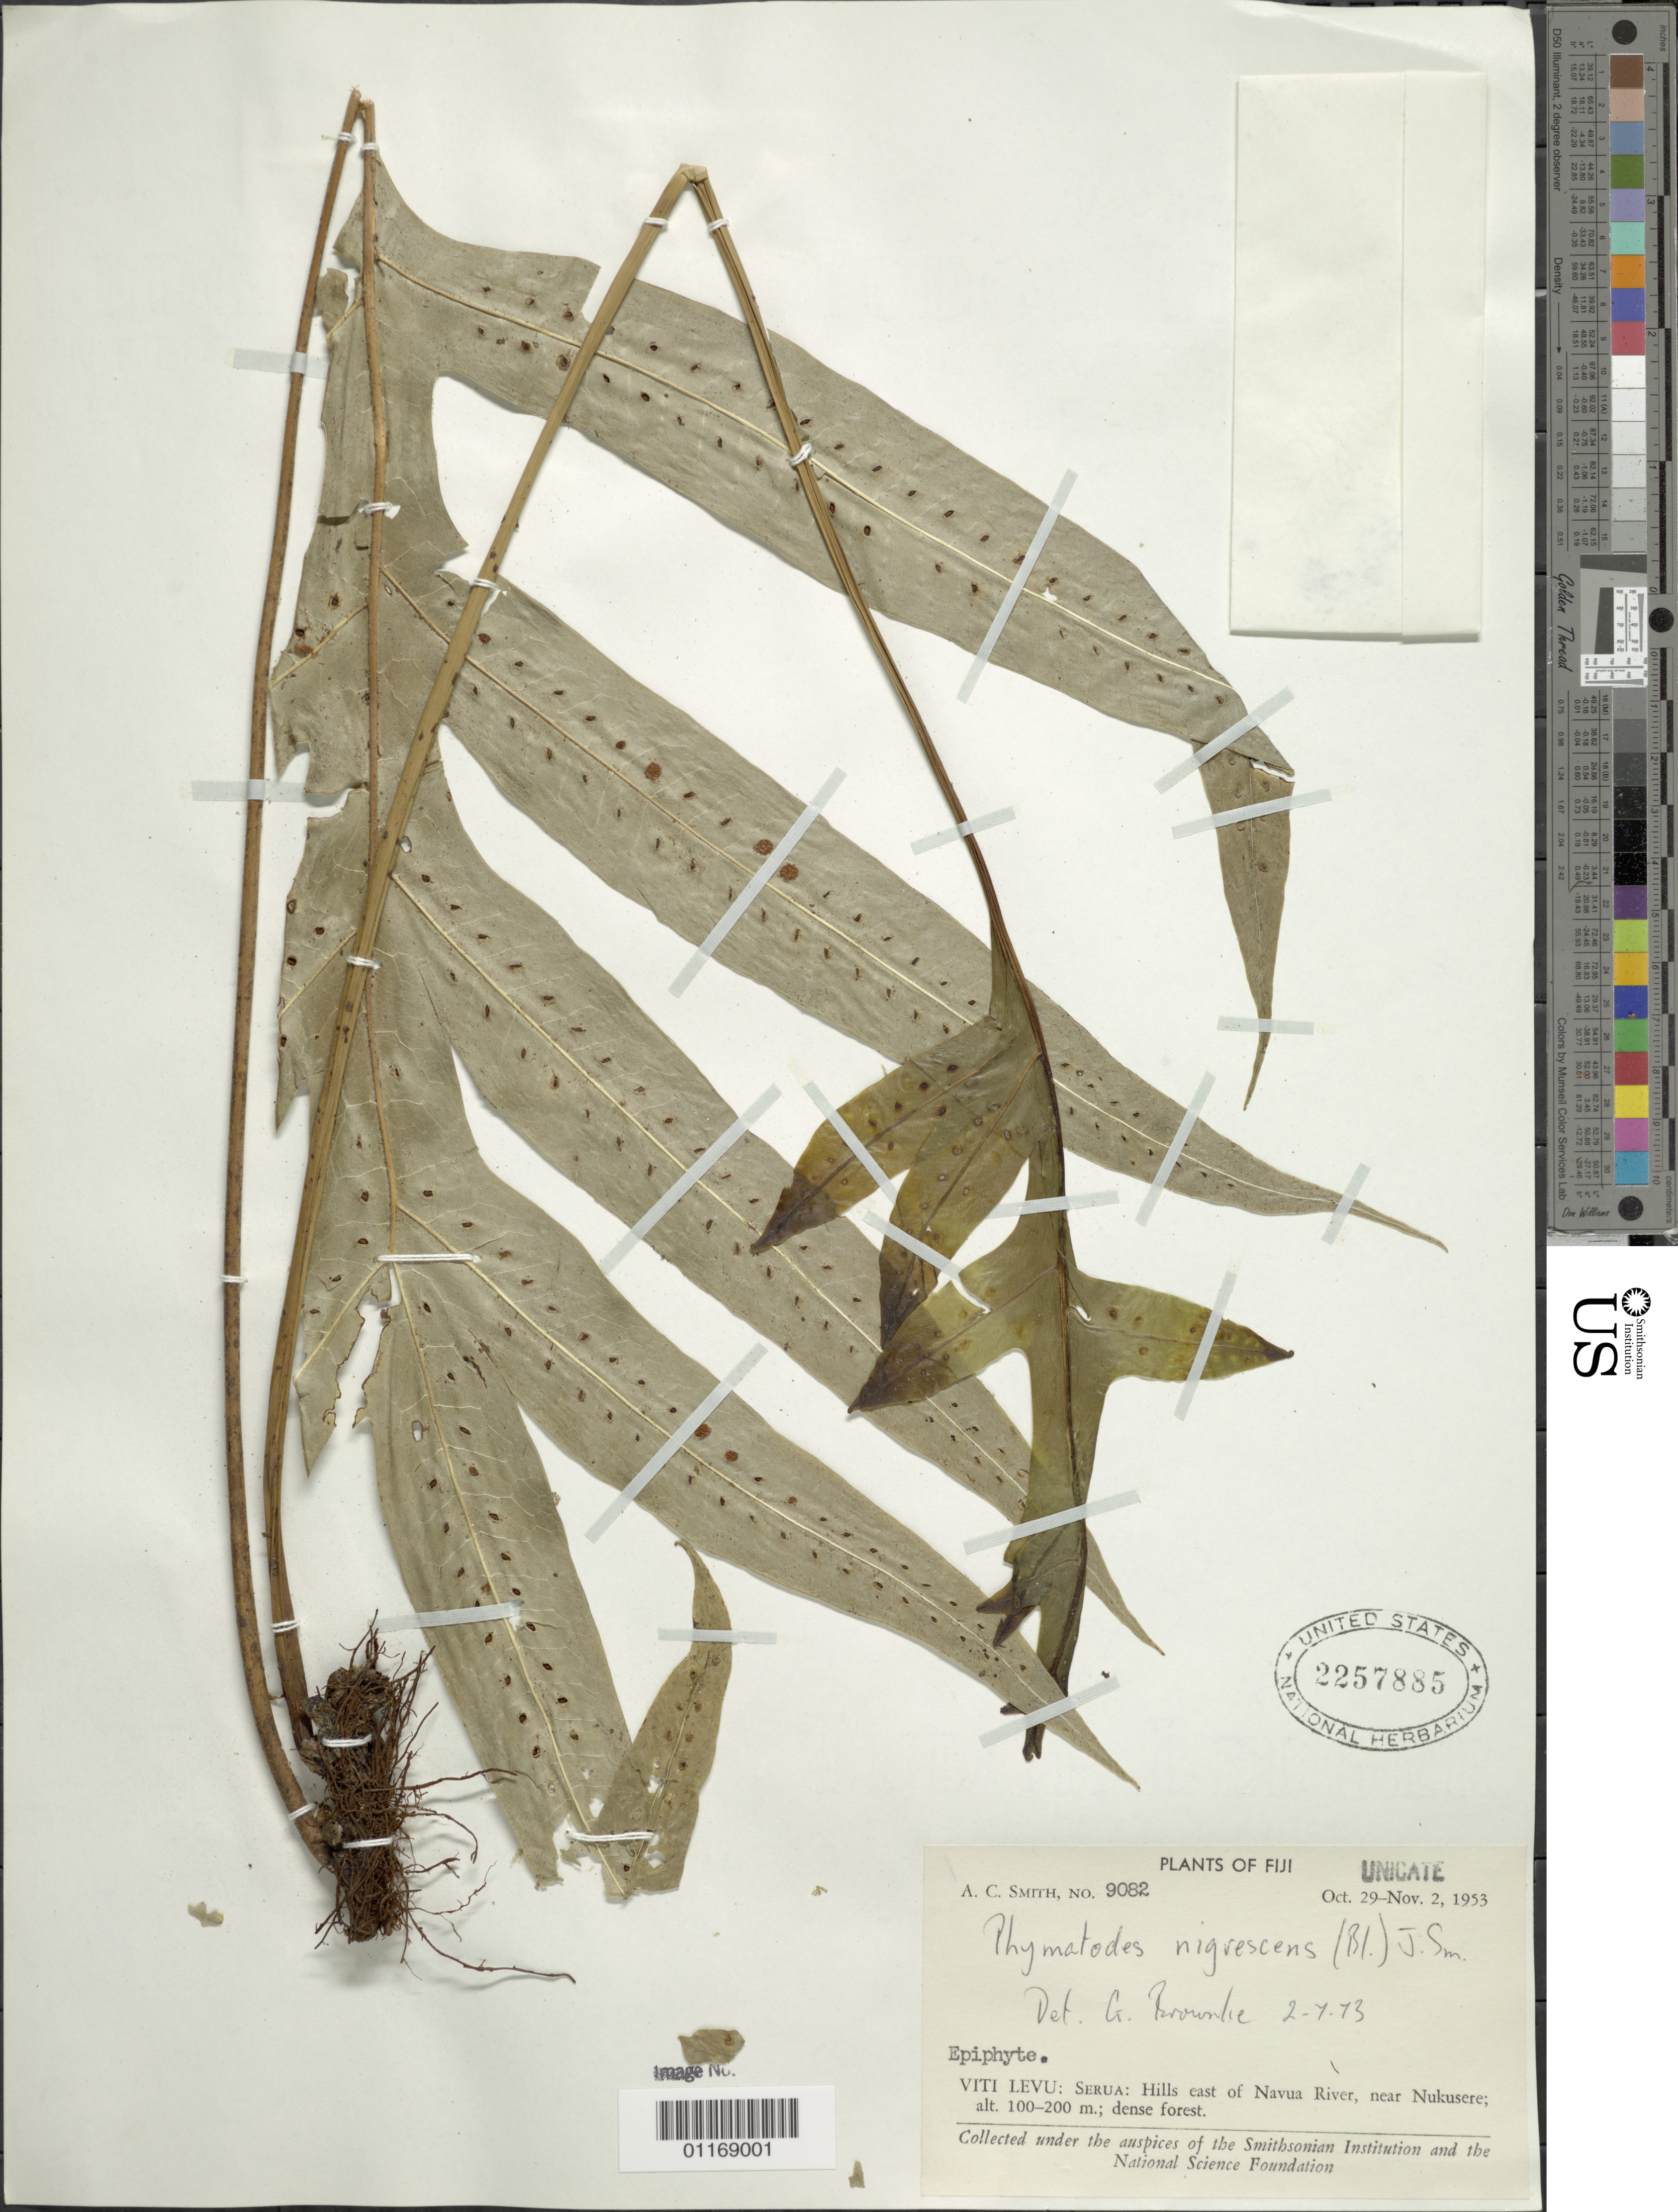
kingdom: Plantae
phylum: Tracheophyta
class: Polypodiopsida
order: Polypodiales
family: Polypodiaceae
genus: Polypodium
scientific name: Polypodium nigrescens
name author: Blume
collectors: A. C. Smith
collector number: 9082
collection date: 1953-10-29/1953-11-02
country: Fiji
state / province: Central Division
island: Viti Levu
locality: Hills east of Navua River, near Nukusere; Serua Prov.; Viti Levu; Fiji.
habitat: Dense forest.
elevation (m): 100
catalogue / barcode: US 2257885